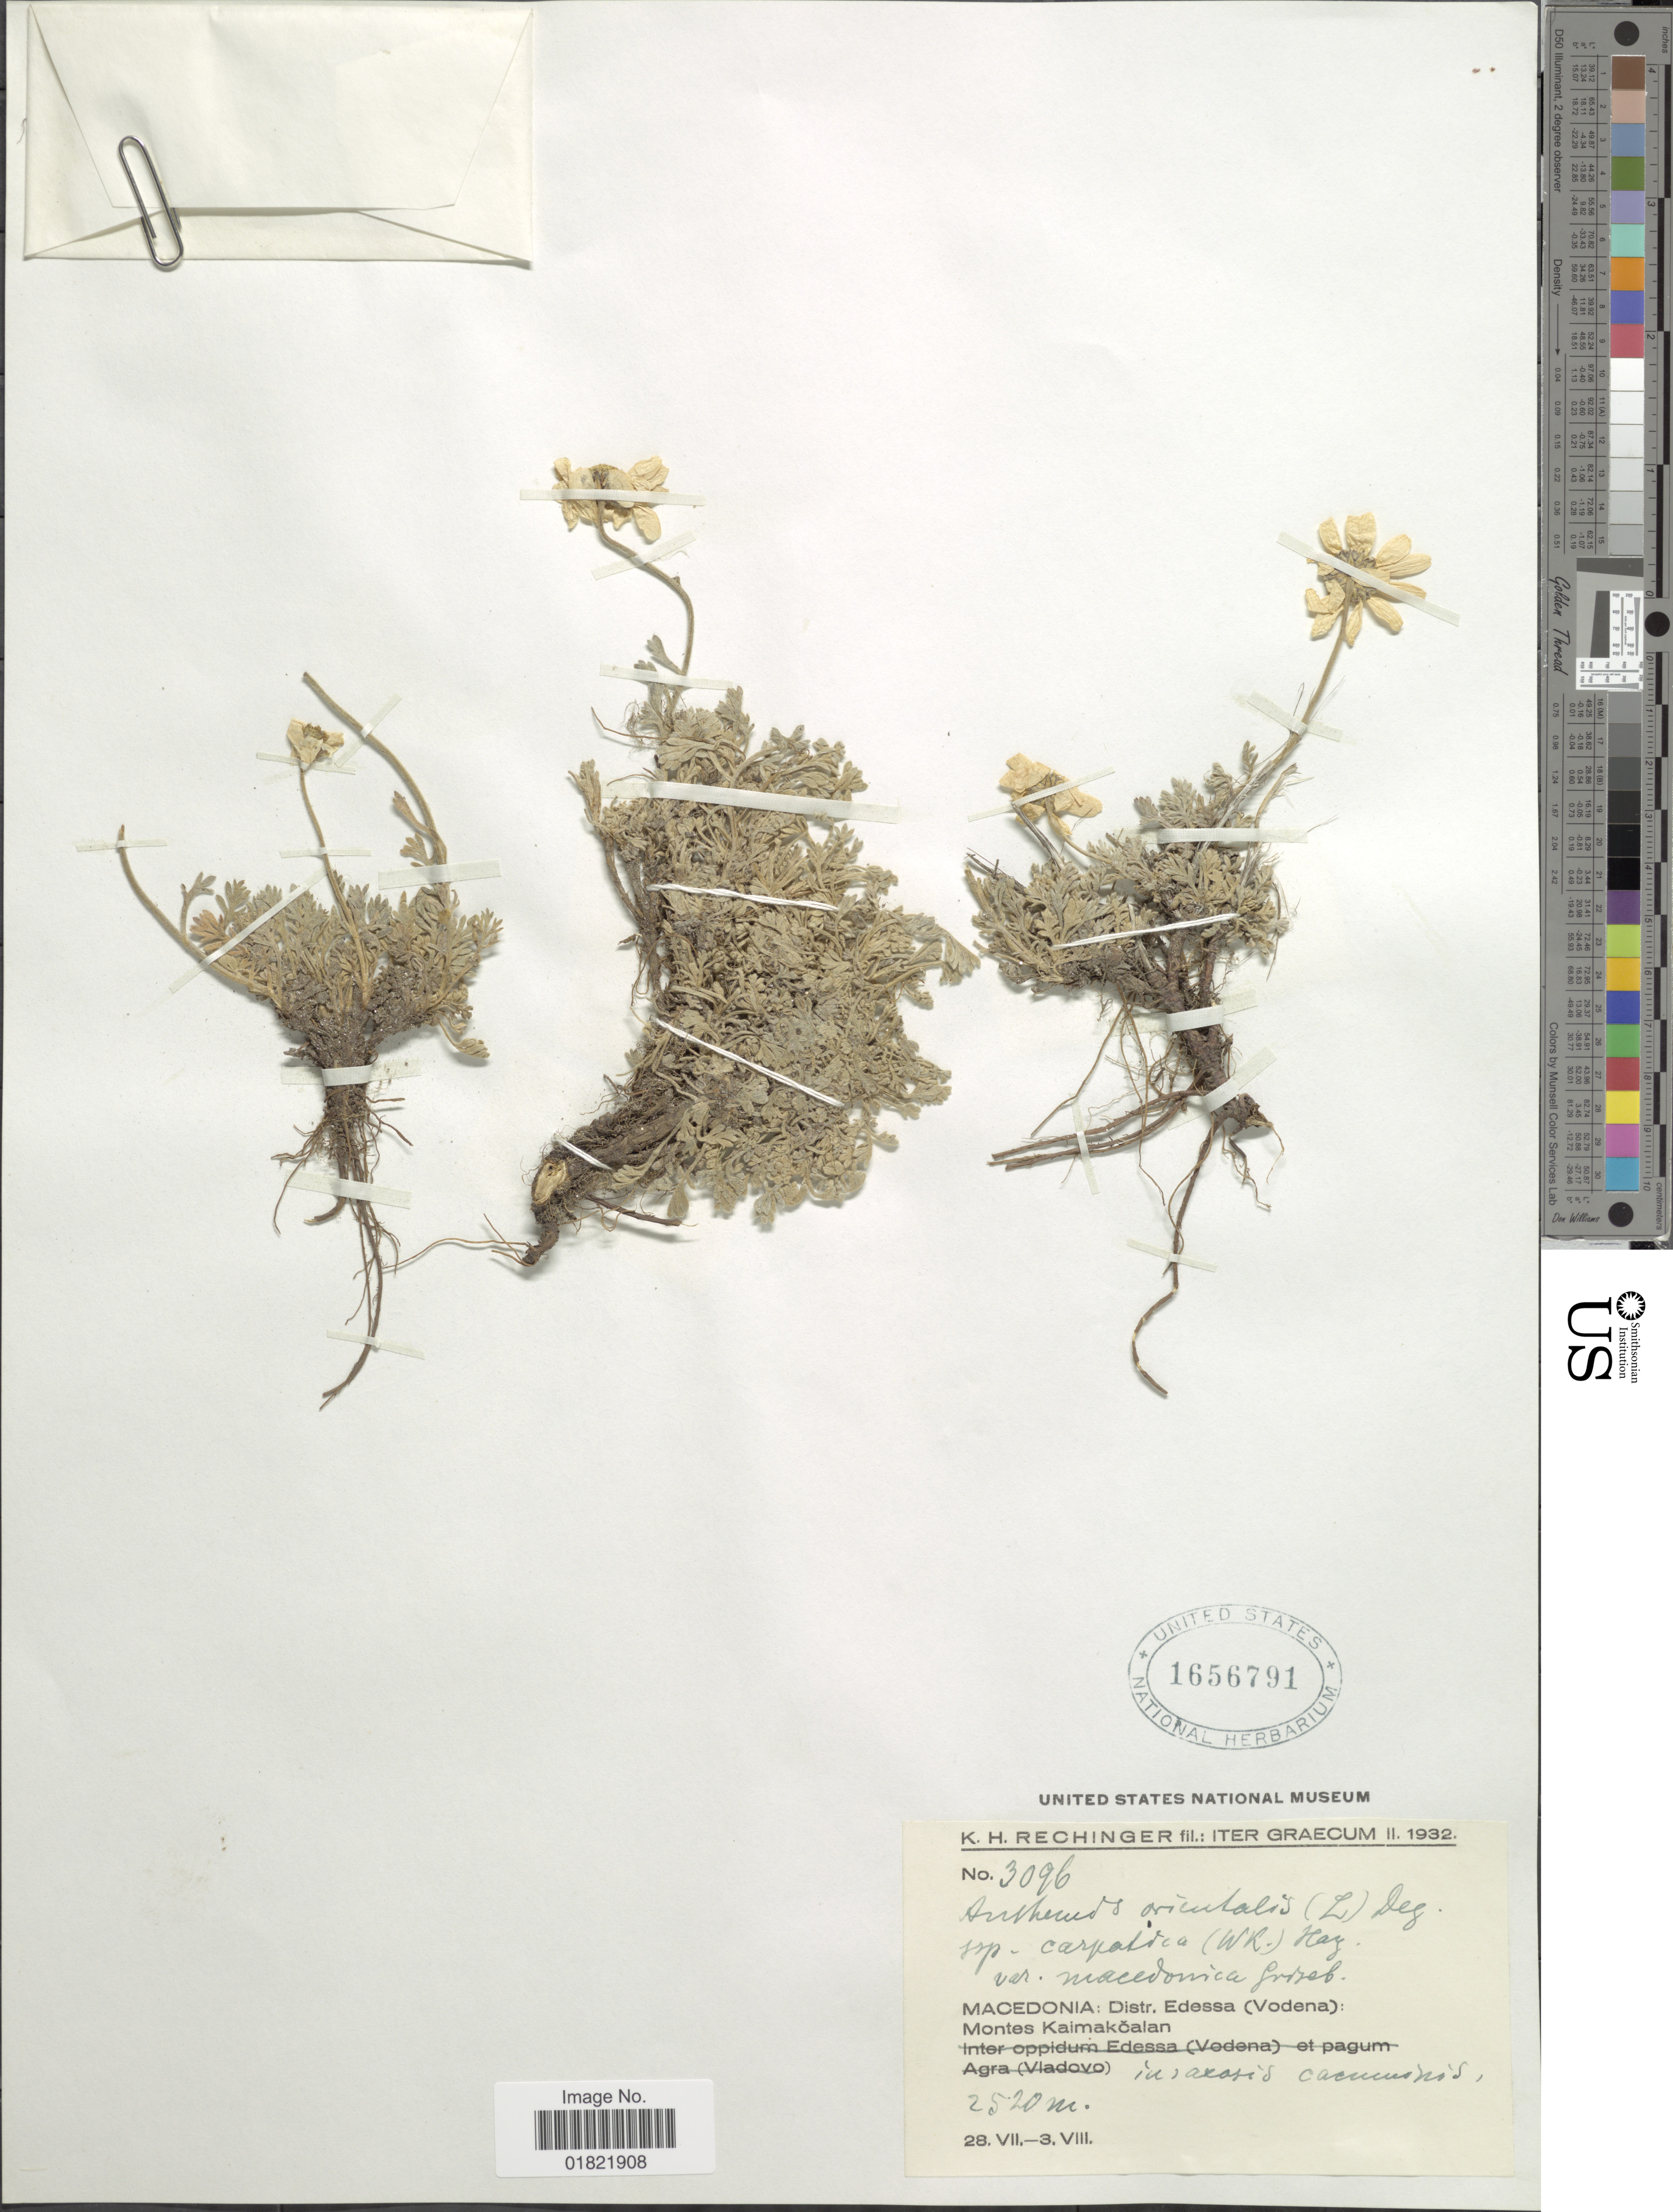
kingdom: Plantae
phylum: Tracheophyta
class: Magnoliopsida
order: Asterales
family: Asteraceae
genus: Anthemis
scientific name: Anthemis orientalis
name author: (L.) Degen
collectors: K. H. Rechinger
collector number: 3096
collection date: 1932-06-25/1932-08-03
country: Greece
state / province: Central Macedonia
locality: Distr. Edessa (Vodena): Montes Kaimakoalan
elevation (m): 2520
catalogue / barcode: US 1656791